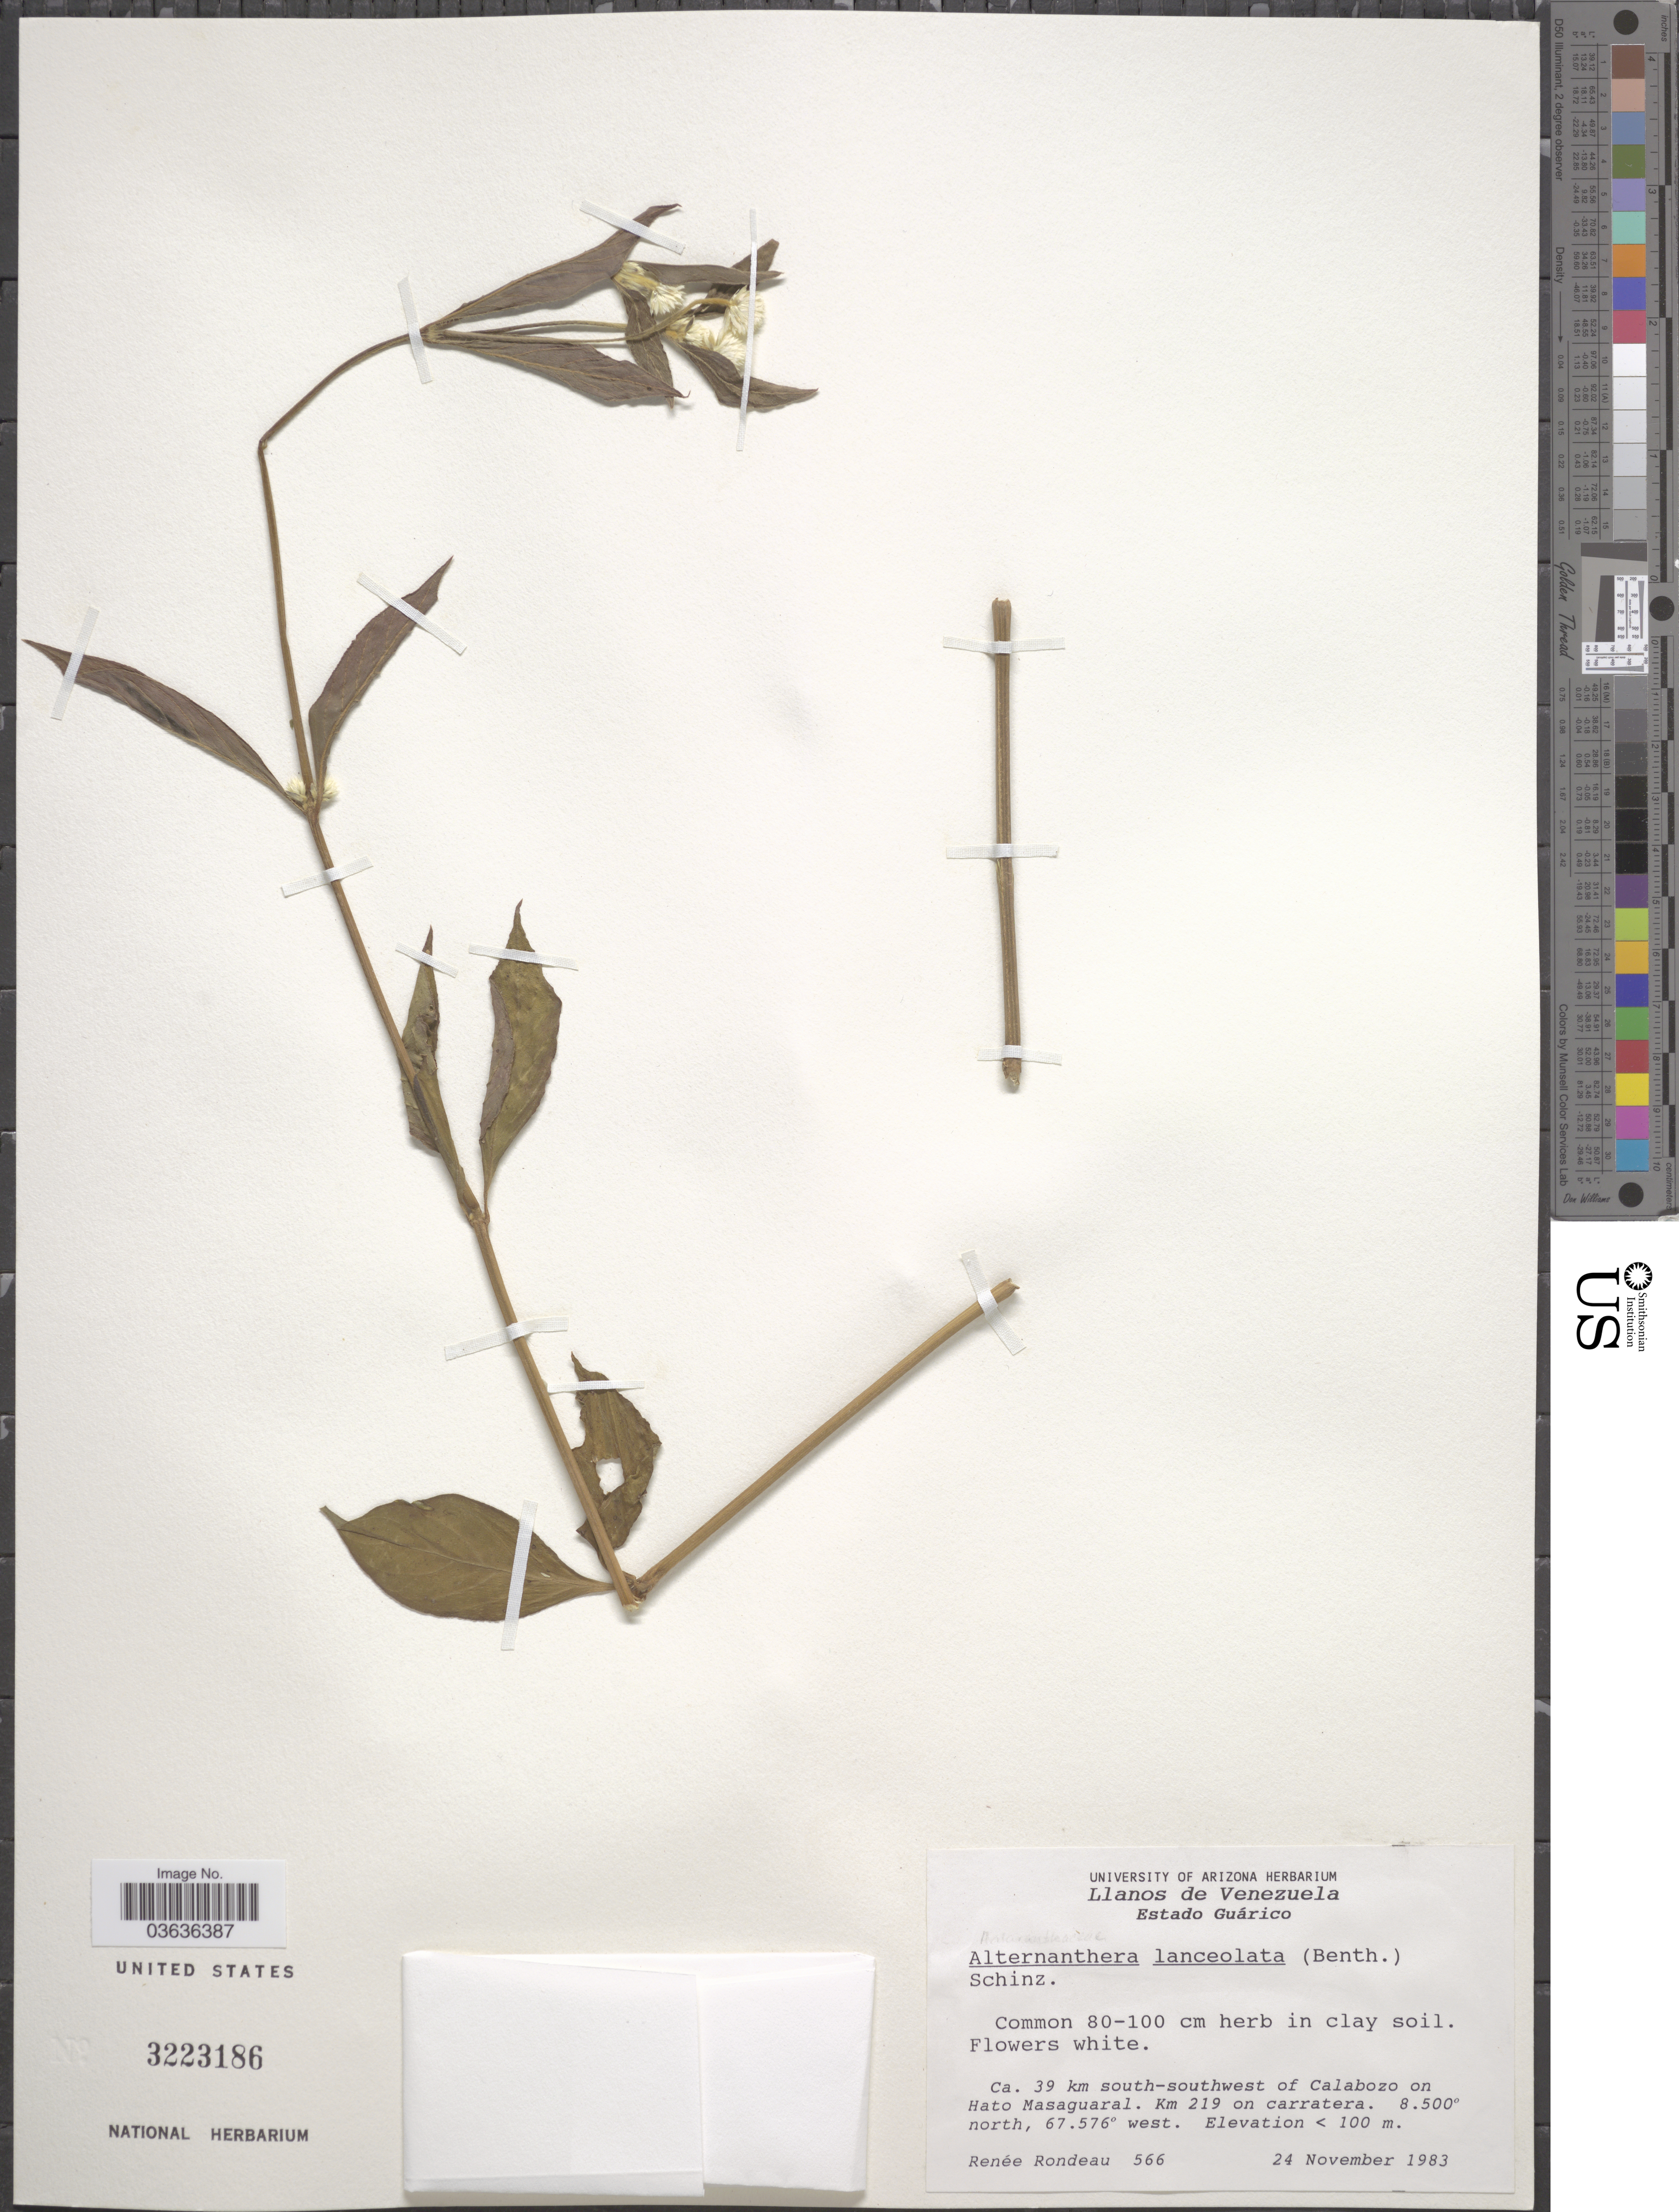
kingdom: Plantae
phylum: Tracheophyta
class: Magnoliopsida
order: Caryophyllales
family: Amaranthaceae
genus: Alternanthera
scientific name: Alternanthera lanceolata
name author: (Benth.) Schinz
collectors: R. Rondeau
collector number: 566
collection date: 1983-11-24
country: Venezuela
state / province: Guárico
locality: Ca. 39 km south-southwest of Calabozo on Hato Masaguaral. Km 219 on carratera.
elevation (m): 100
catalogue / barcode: US 3223186